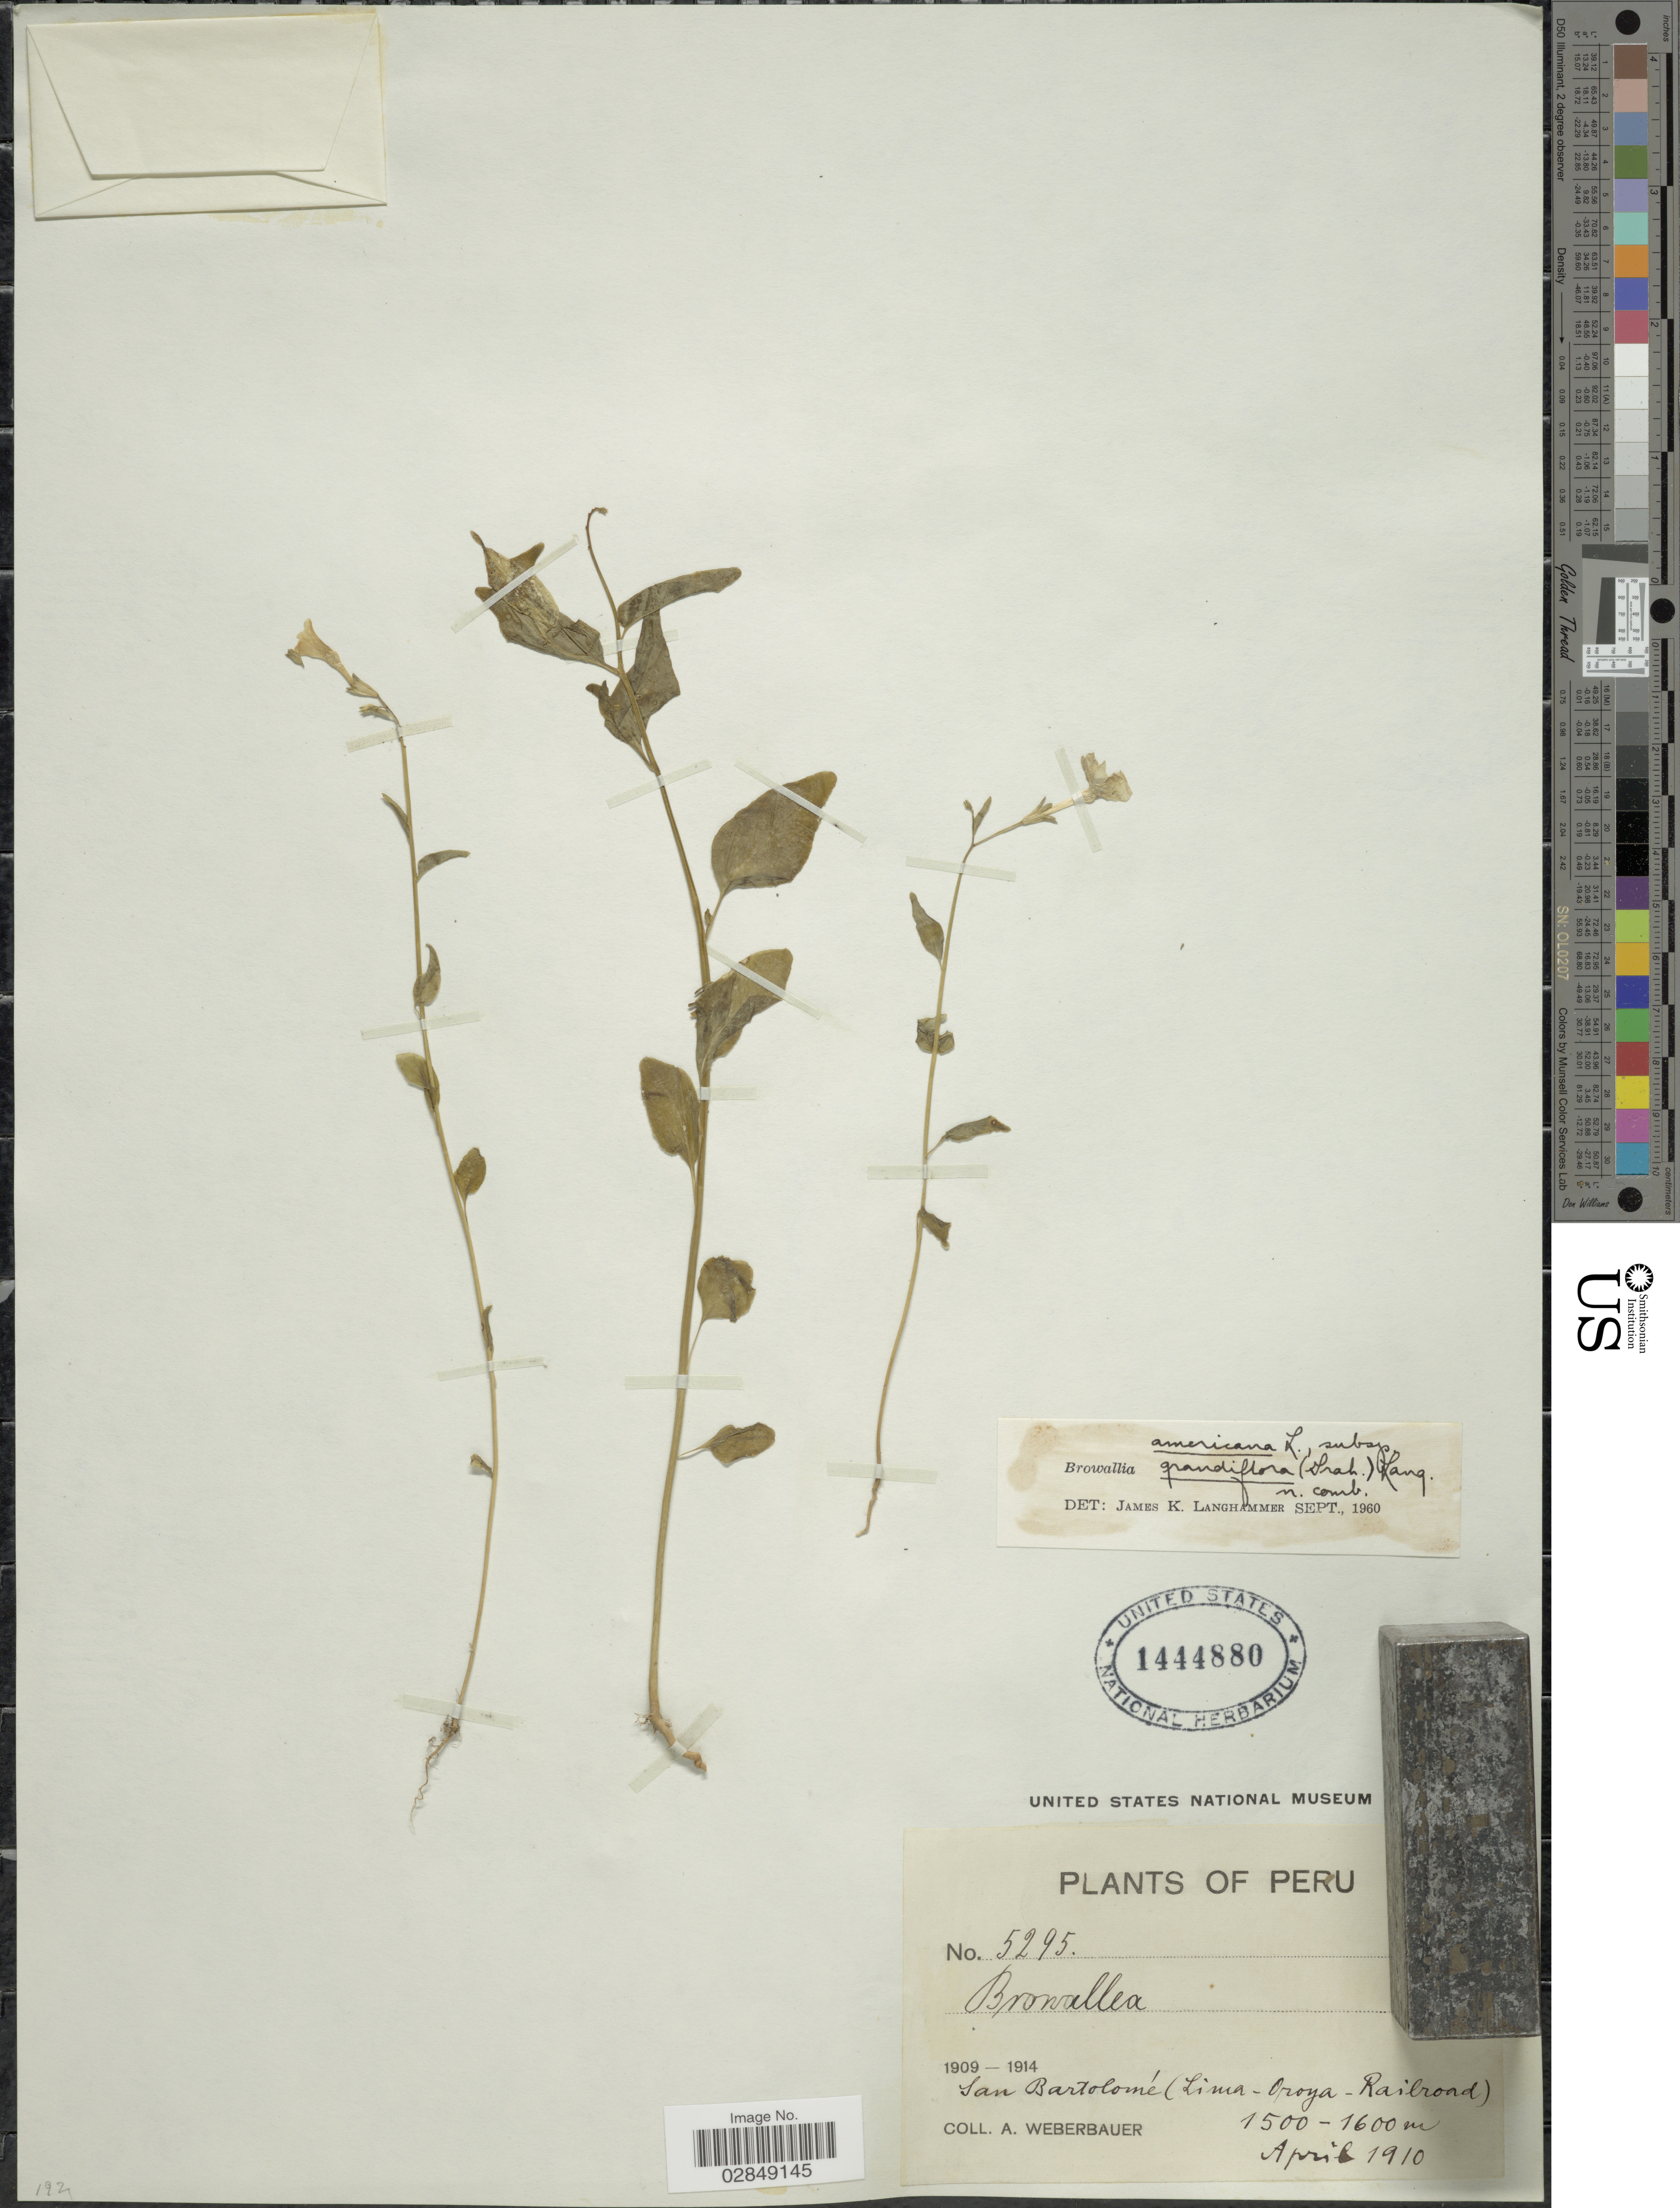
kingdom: Plantae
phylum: Tracheophyta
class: Magnoliopsida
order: Solanales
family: Solanaceae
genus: Browallia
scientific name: Browallia americana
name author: L.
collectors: A. Weberbauer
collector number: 5295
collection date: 1910-04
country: Peru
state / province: Lima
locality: San Bartolomé (Lima-Oroya-Railroad).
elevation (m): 1500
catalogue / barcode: US 1444880